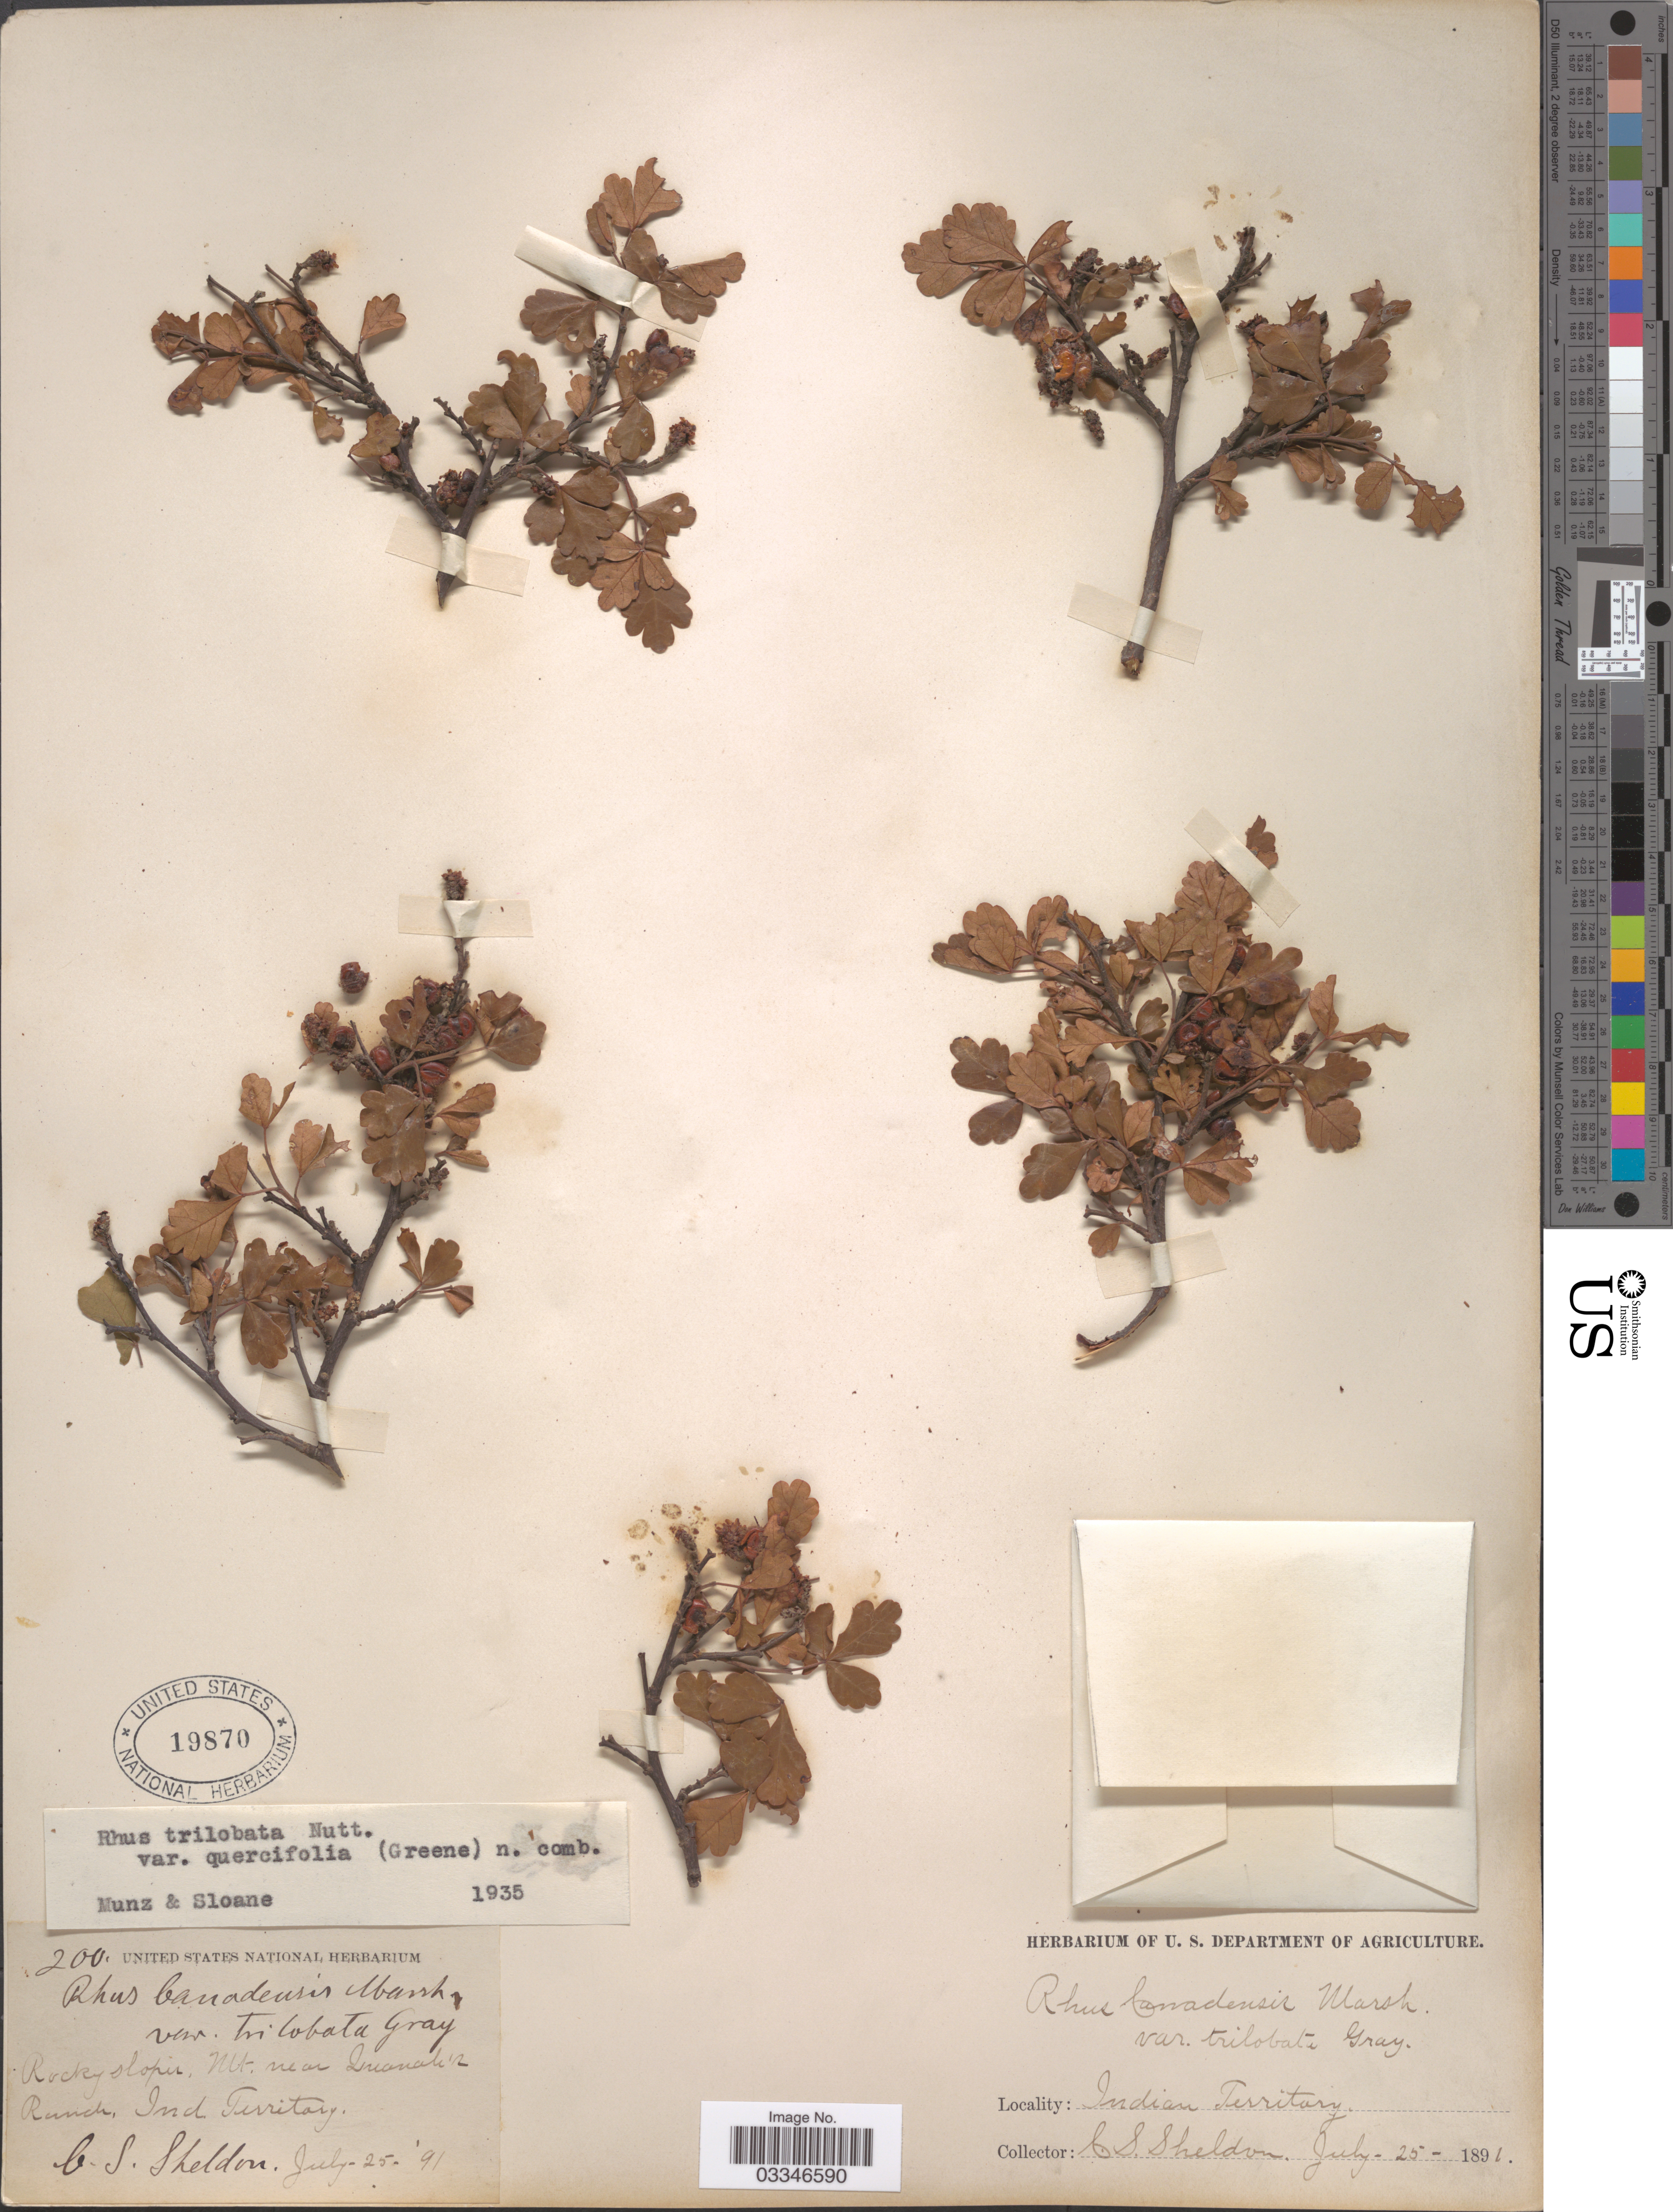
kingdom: Plantae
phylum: Tracheophyta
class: Magnoliopsida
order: Sapindales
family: Anacardiaceae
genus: Rhus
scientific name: Rhus trilobata var. quercifolia (Greene) Munz & Sloane ined.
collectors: C. S. Sheldon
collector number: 200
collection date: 1891-07-25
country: United States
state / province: Oklahoma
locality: Mt. near Quanah's Ranch, Indian Territory.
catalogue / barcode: US 19870